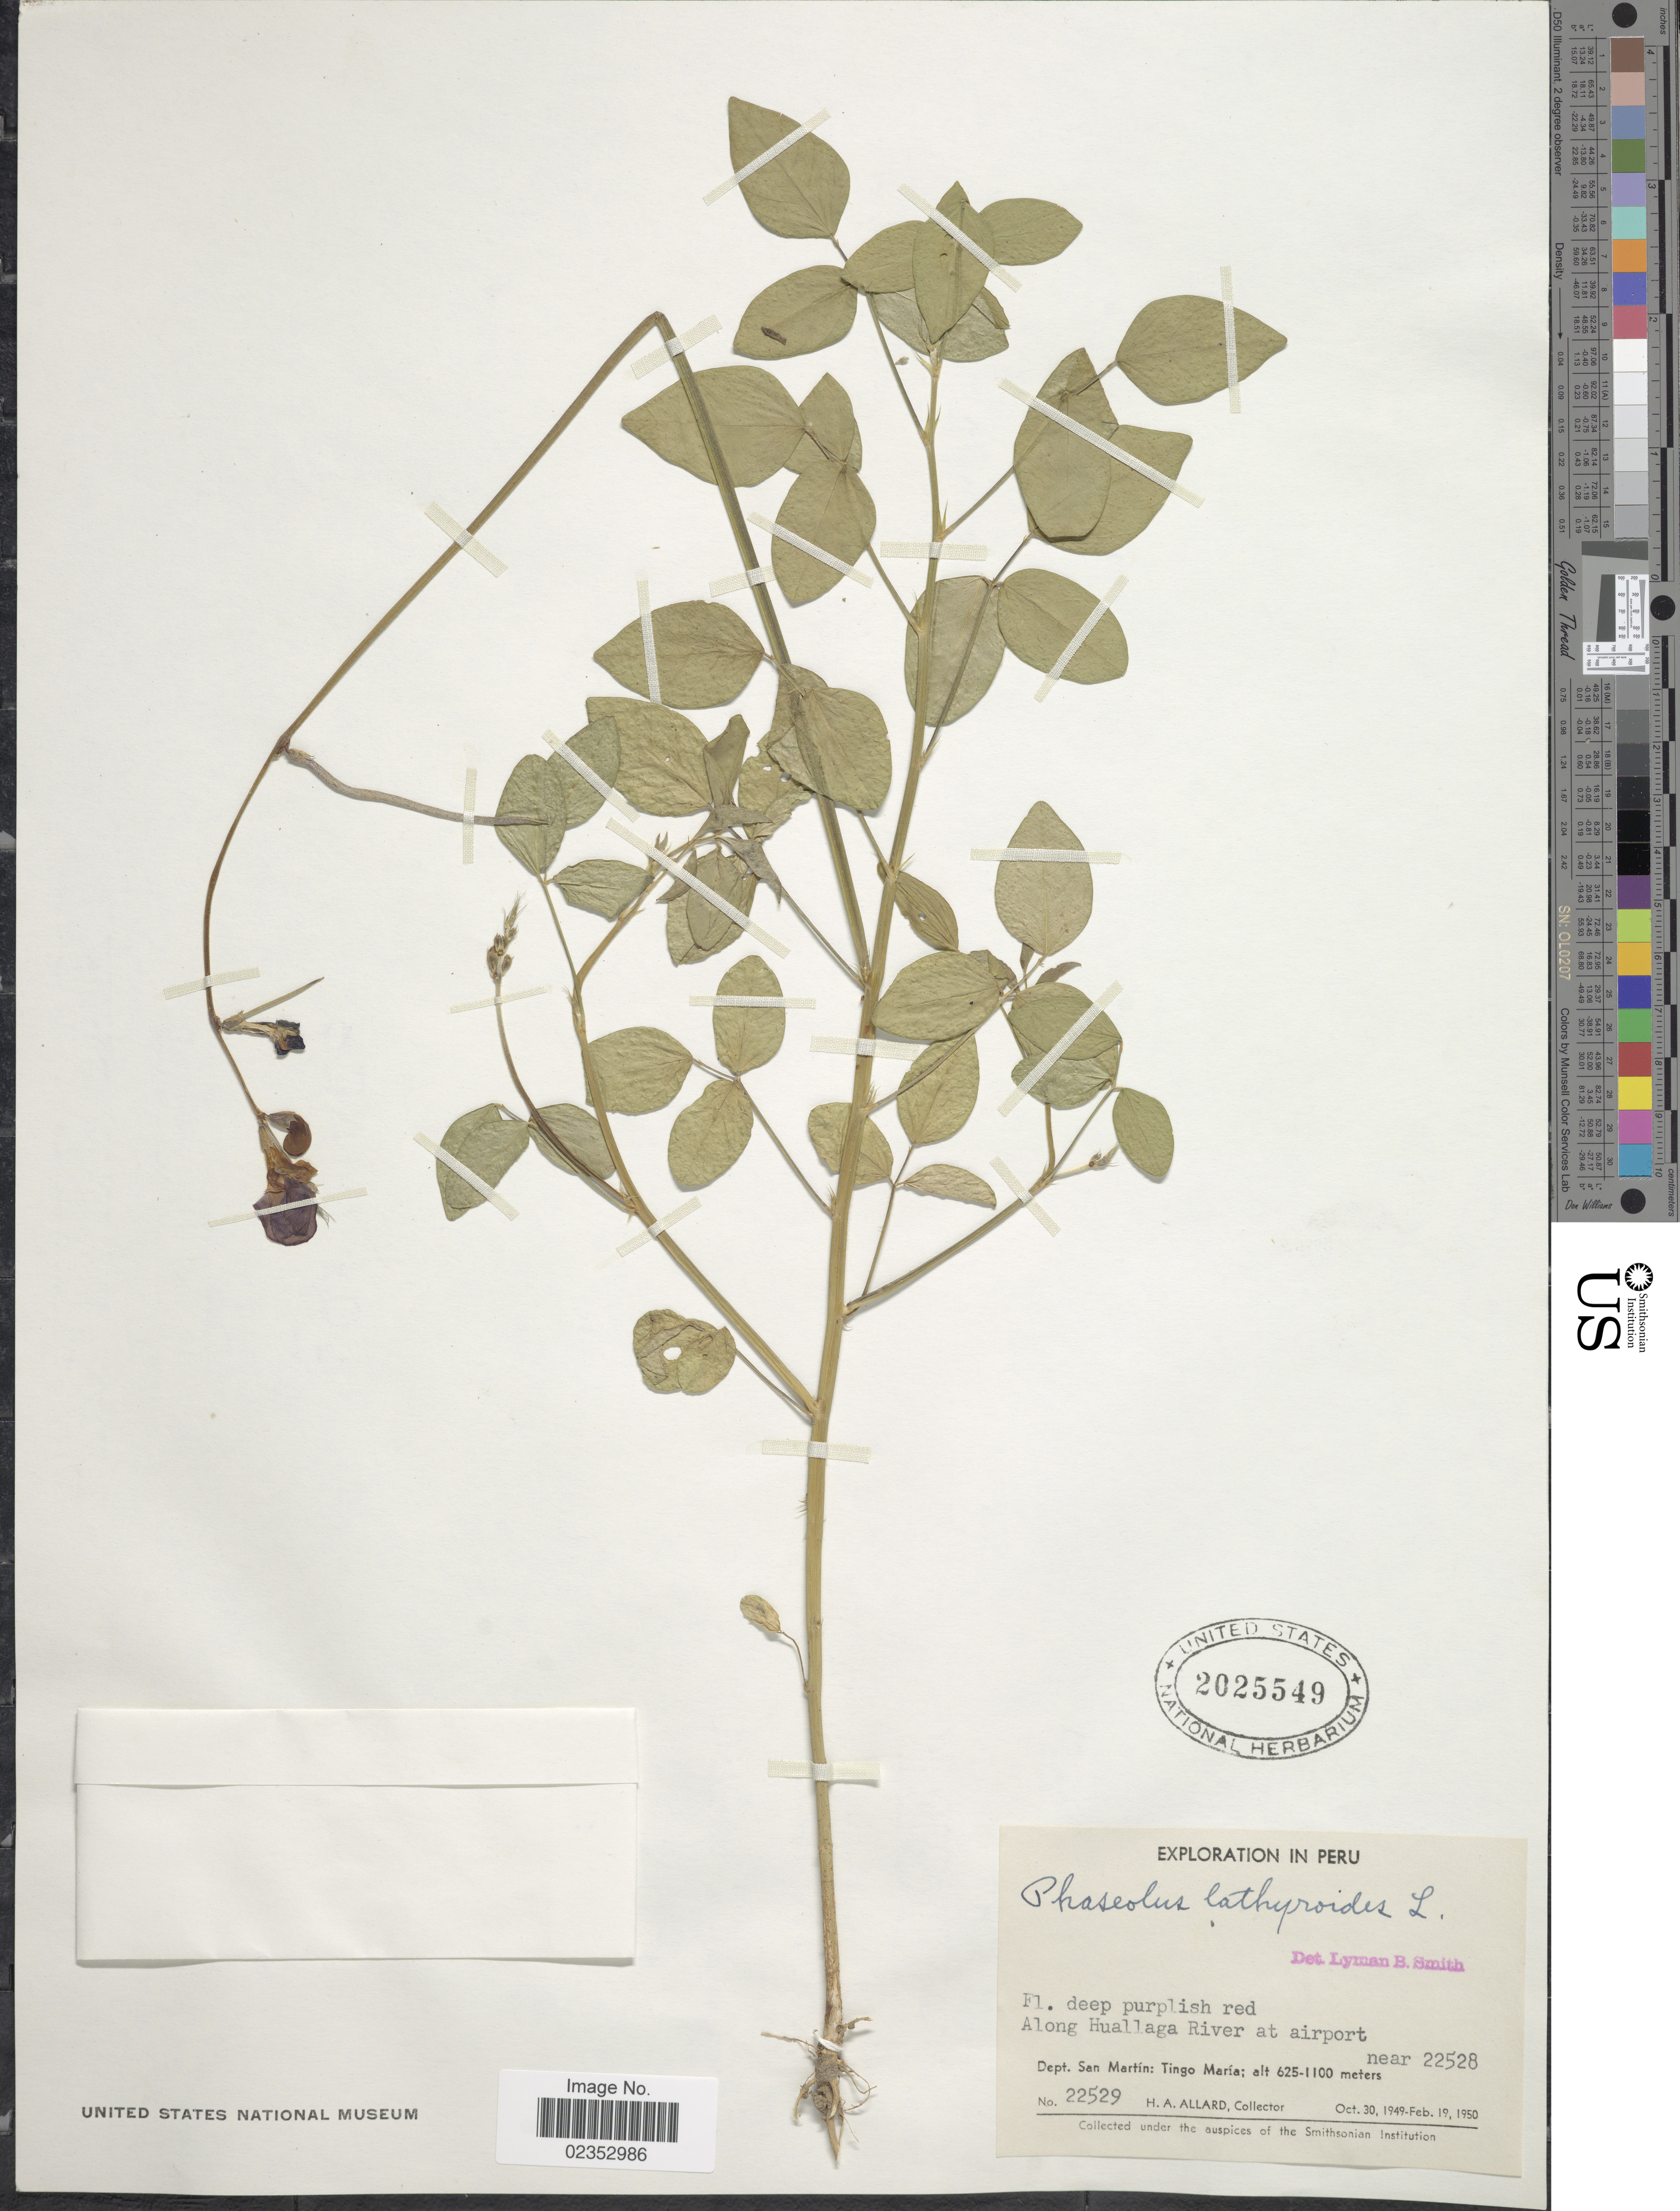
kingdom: Plantae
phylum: Tracheophyta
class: Magnoliopsida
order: Fabales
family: Fabaceae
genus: Phaseolus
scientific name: Phaseolus lathyroides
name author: L.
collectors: H. A. Allard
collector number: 22529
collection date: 1949-10-30/1950-02-19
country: Peru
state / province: San Martín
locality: Along Huallaga River at airport, Dept. San Martín: Tingo María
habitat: along river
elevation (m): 625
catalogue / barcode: US 2025549